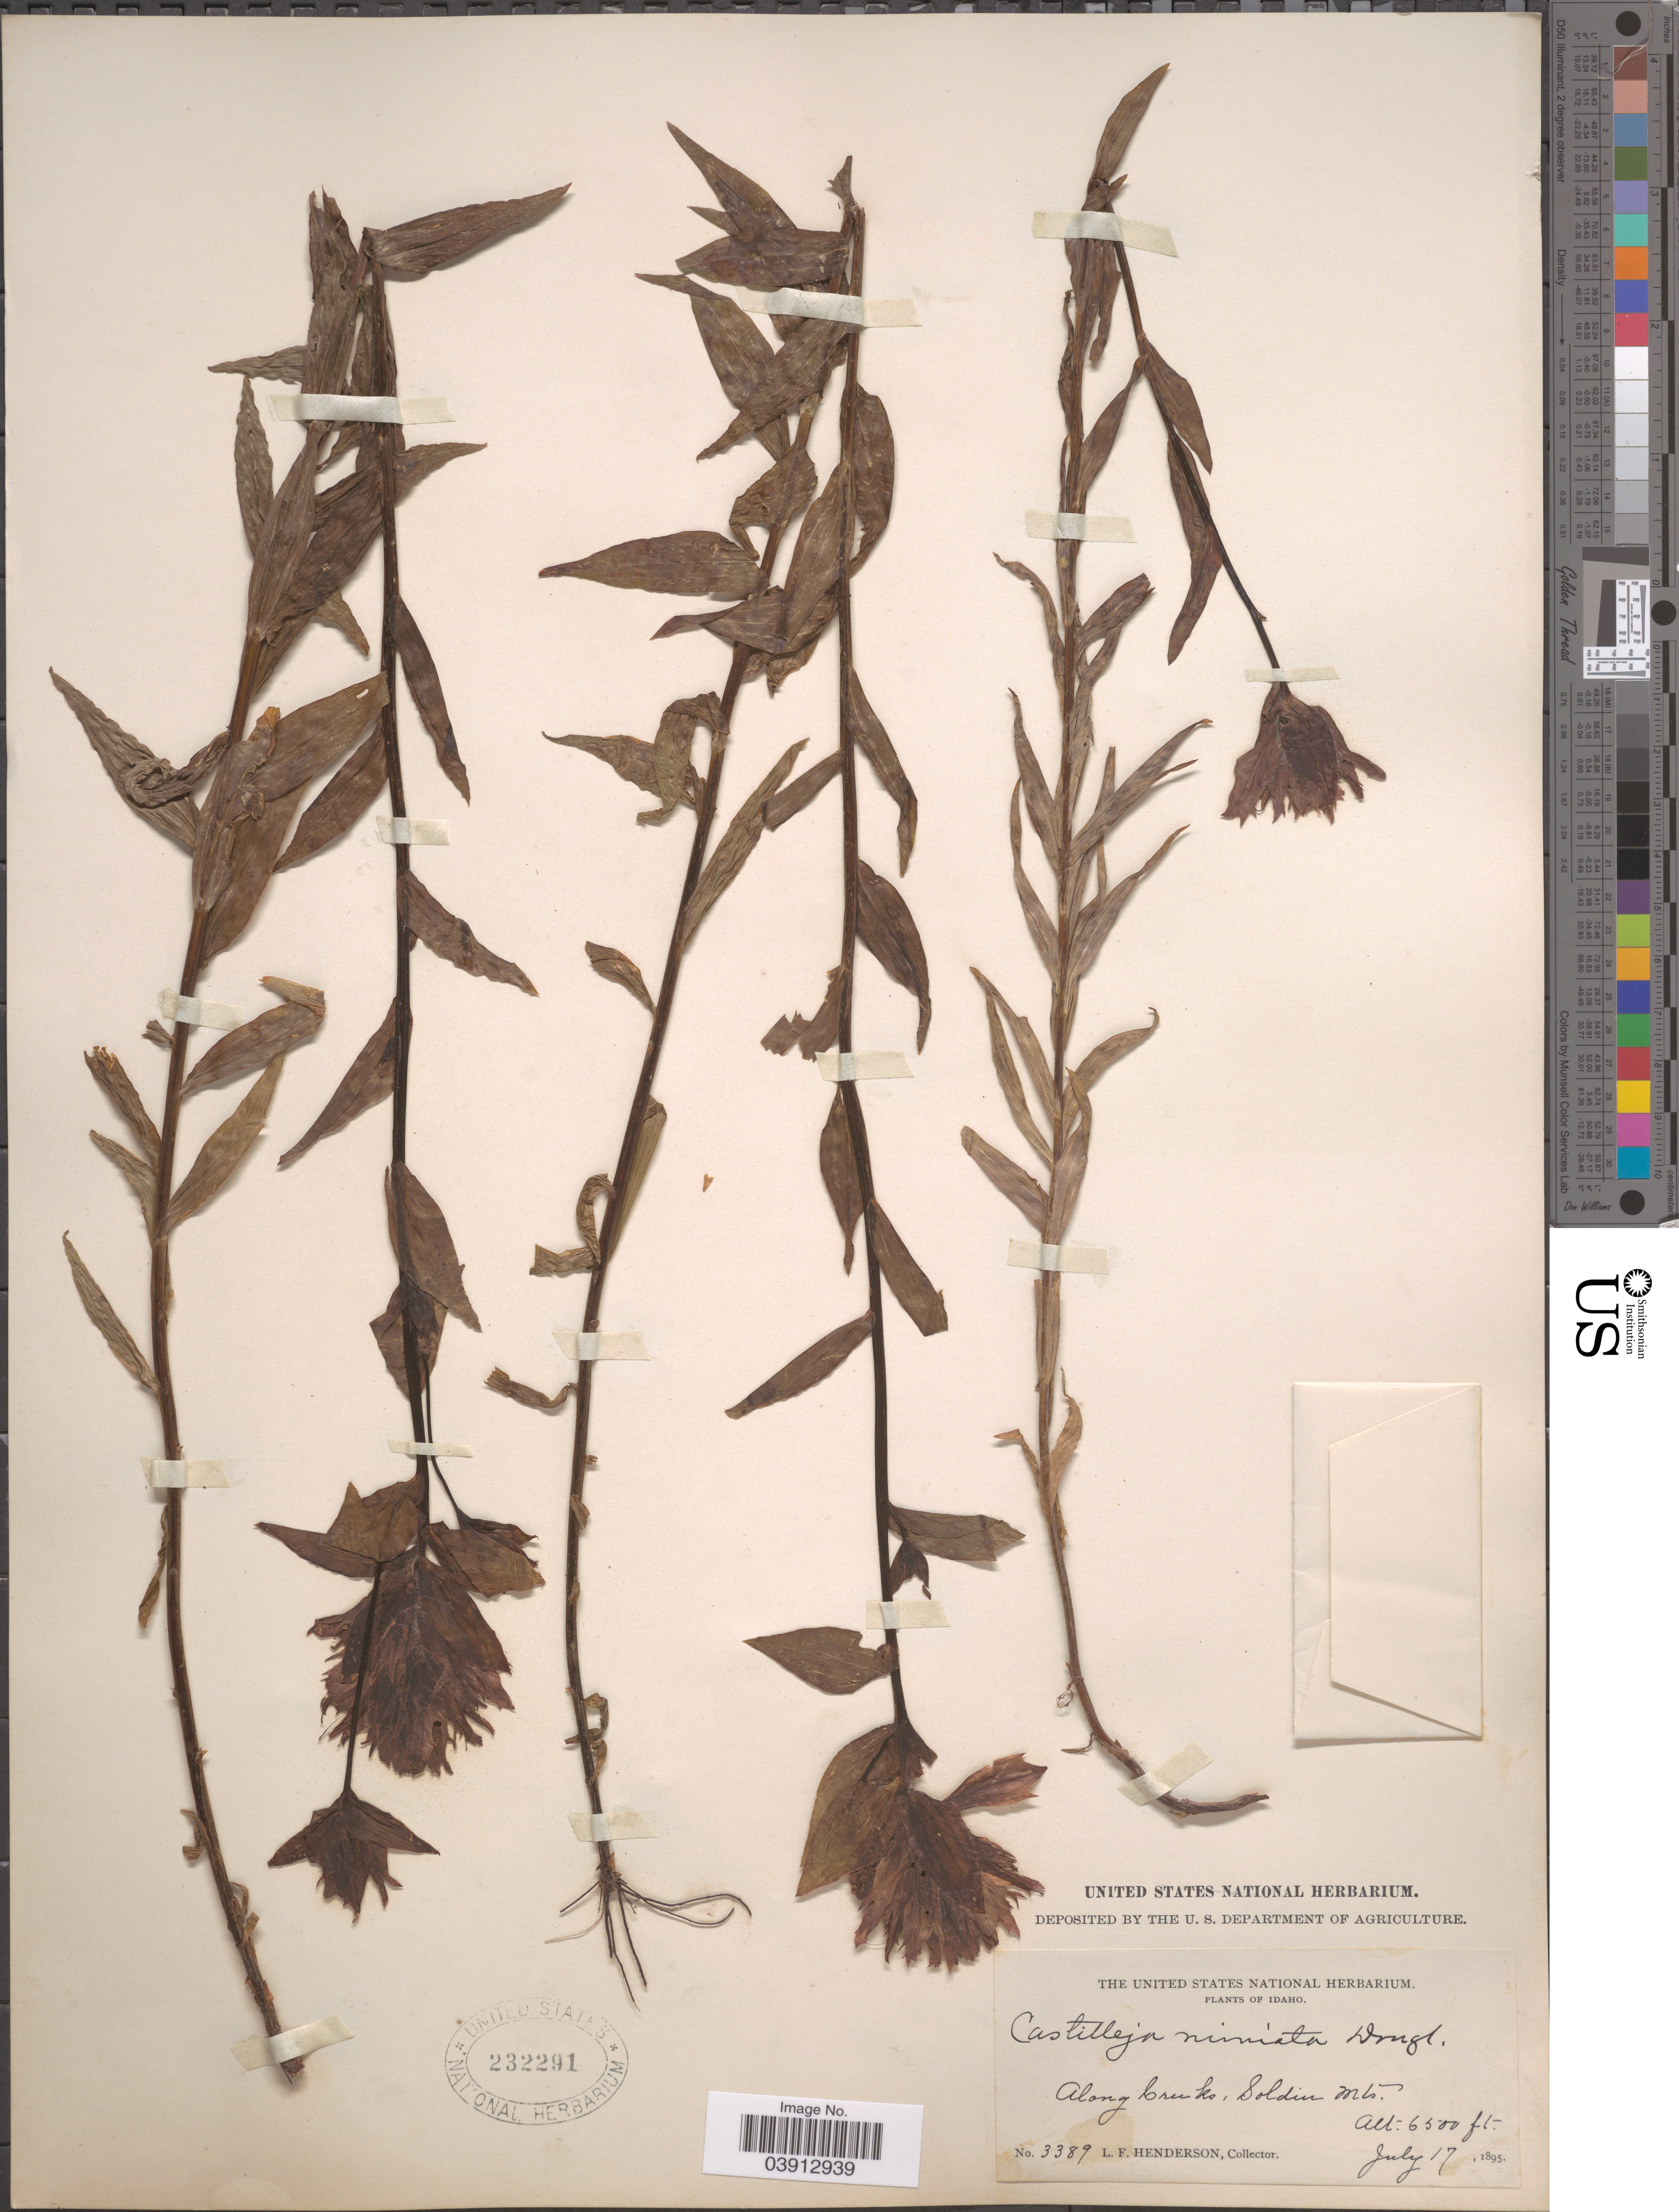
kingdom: Plantae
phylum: Tracheophyta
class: Magnoliopsida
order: Lamiales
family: Orobanchaceae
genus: Castilleja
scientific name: Castilleja miniata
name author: Douglas ex Hook.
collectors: L. Henderson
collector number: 3389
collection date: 1895-07-17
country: United States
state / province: Idaho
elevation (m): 1981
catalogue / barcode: US 232291